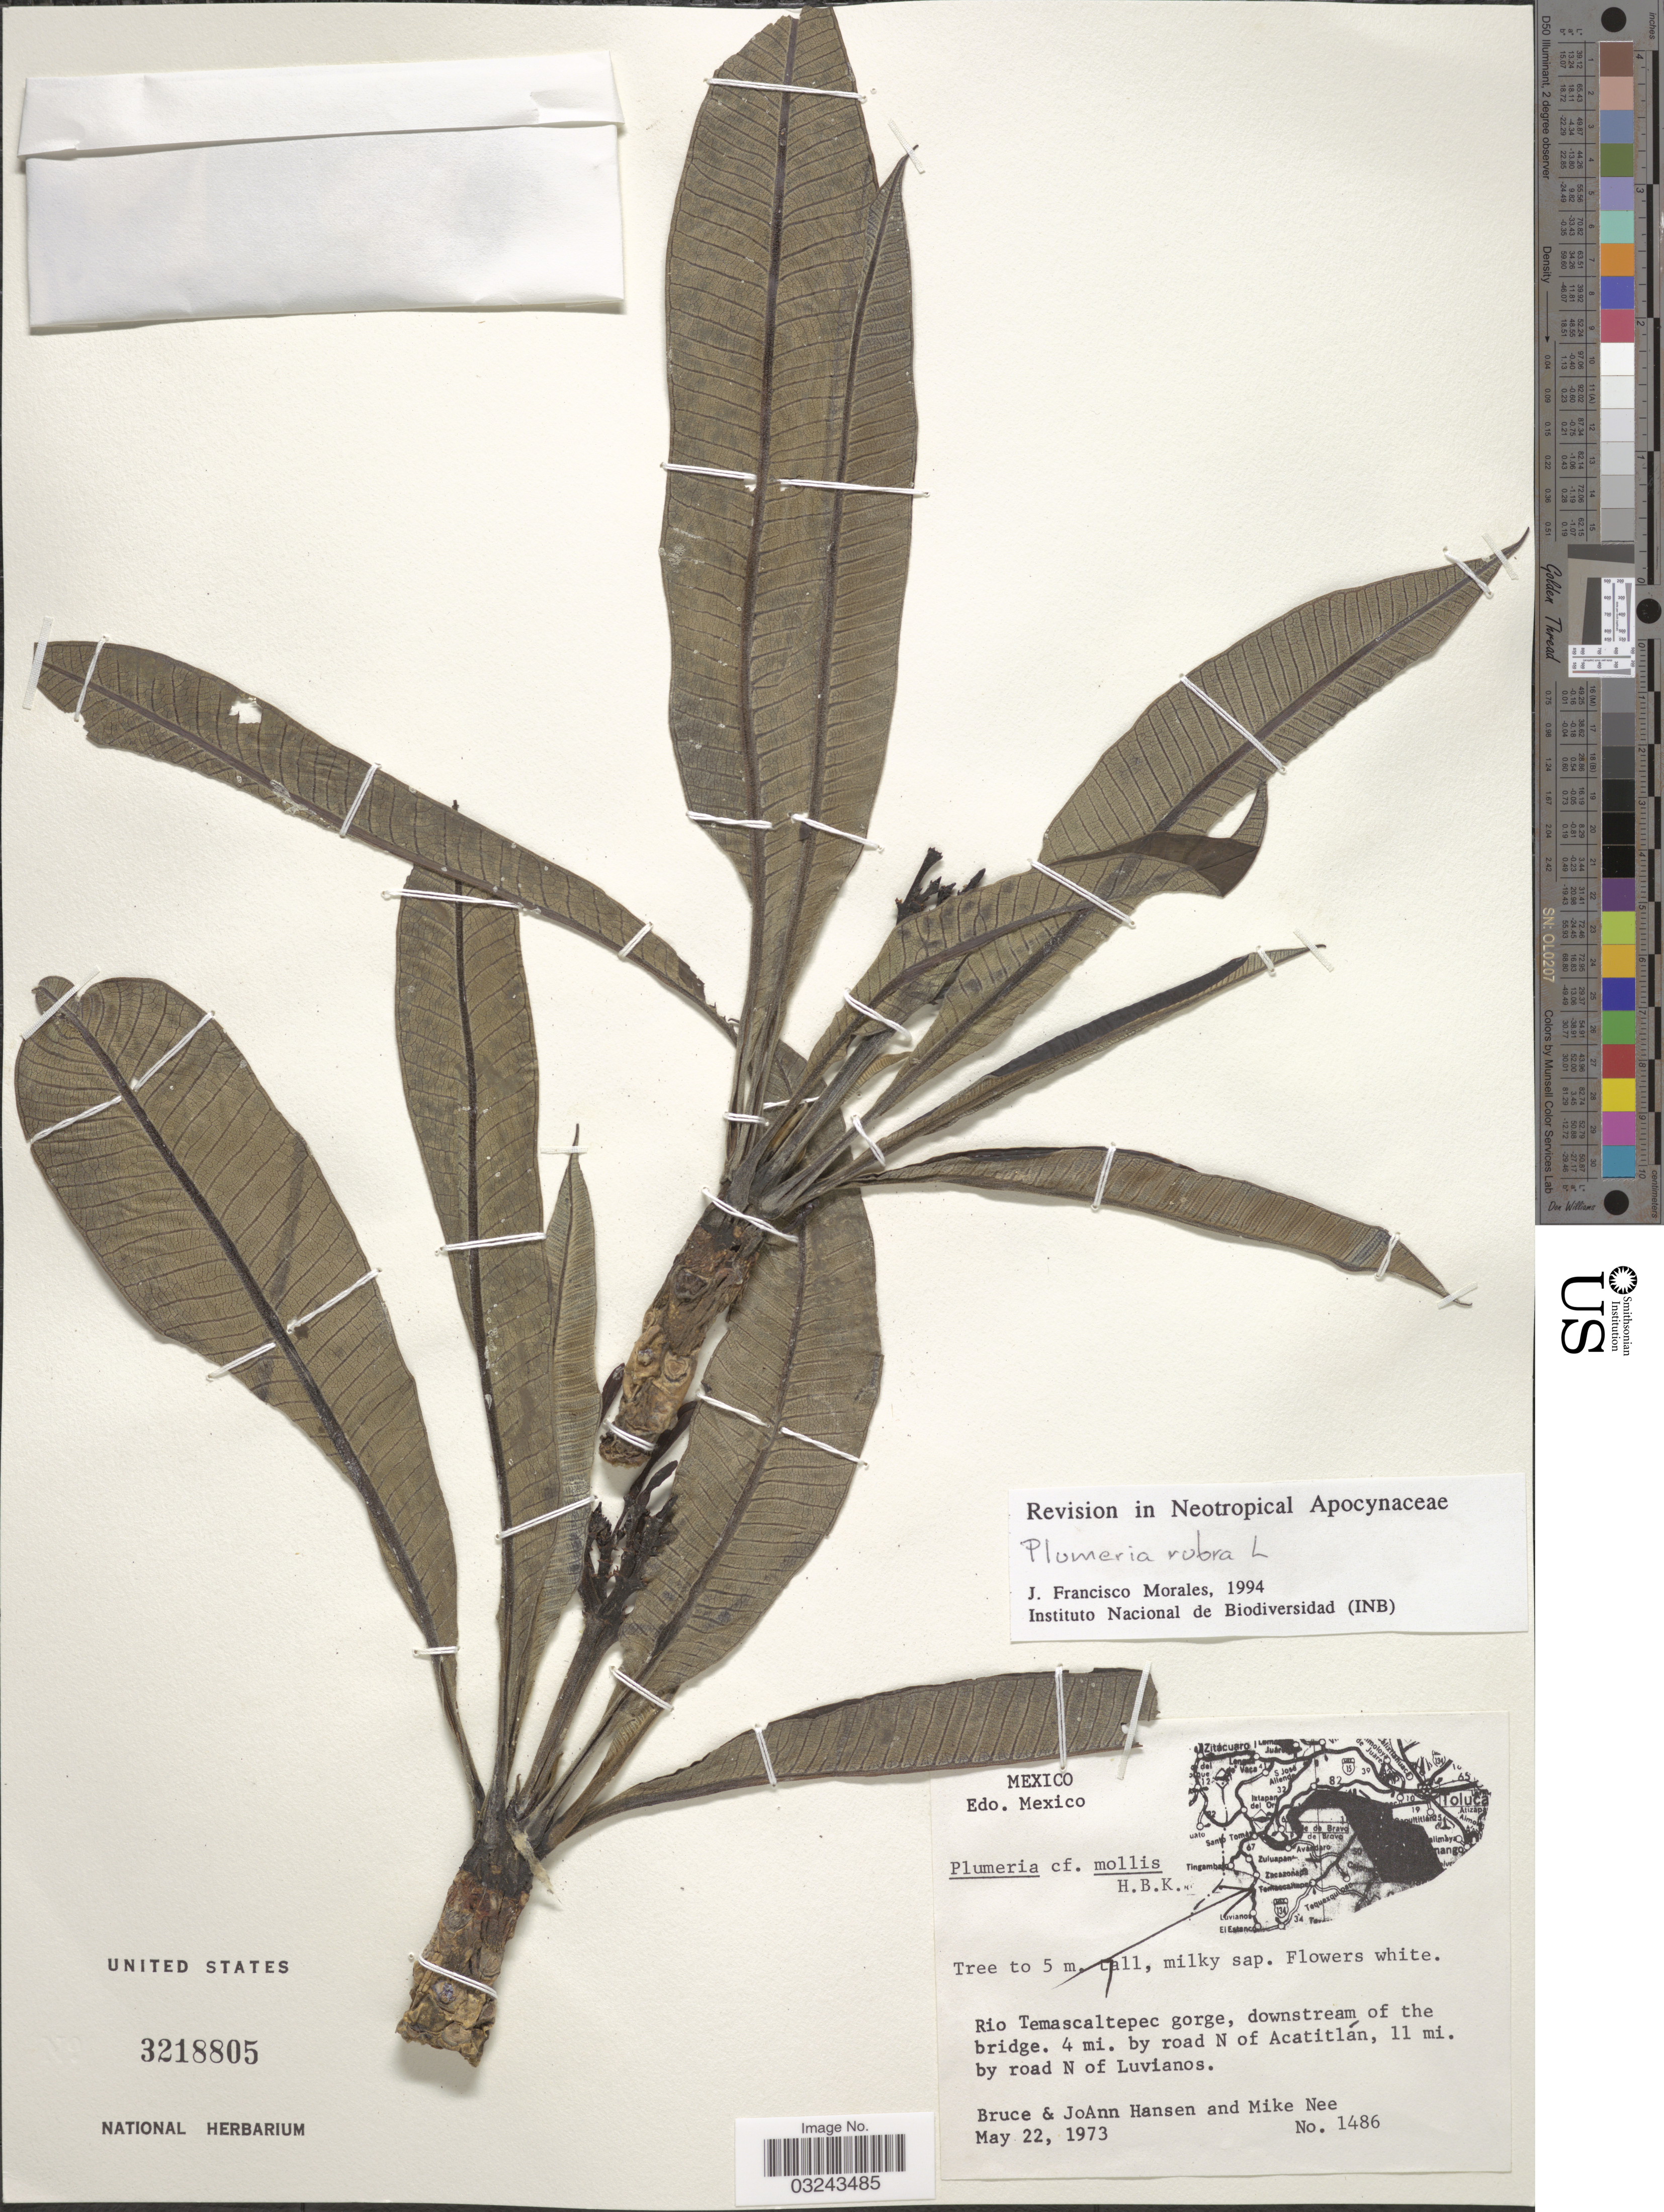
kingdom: Plantae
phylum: Tracheophyta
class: Magnoliopsida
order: Gentianales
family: Apocynaceae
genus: Plumeria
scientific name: Plumeria rubra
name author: L.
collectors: B. Hansen, J. Hansen & M. Nee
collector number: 1486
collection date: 1973-05-22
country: Mexico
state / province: México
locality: Rio Temascaltepec gorge, downstream of the bridge, 4 mi. by road N of Acatitlán, 11 mi. by road N of Luvianos.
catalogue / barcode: US 3218805